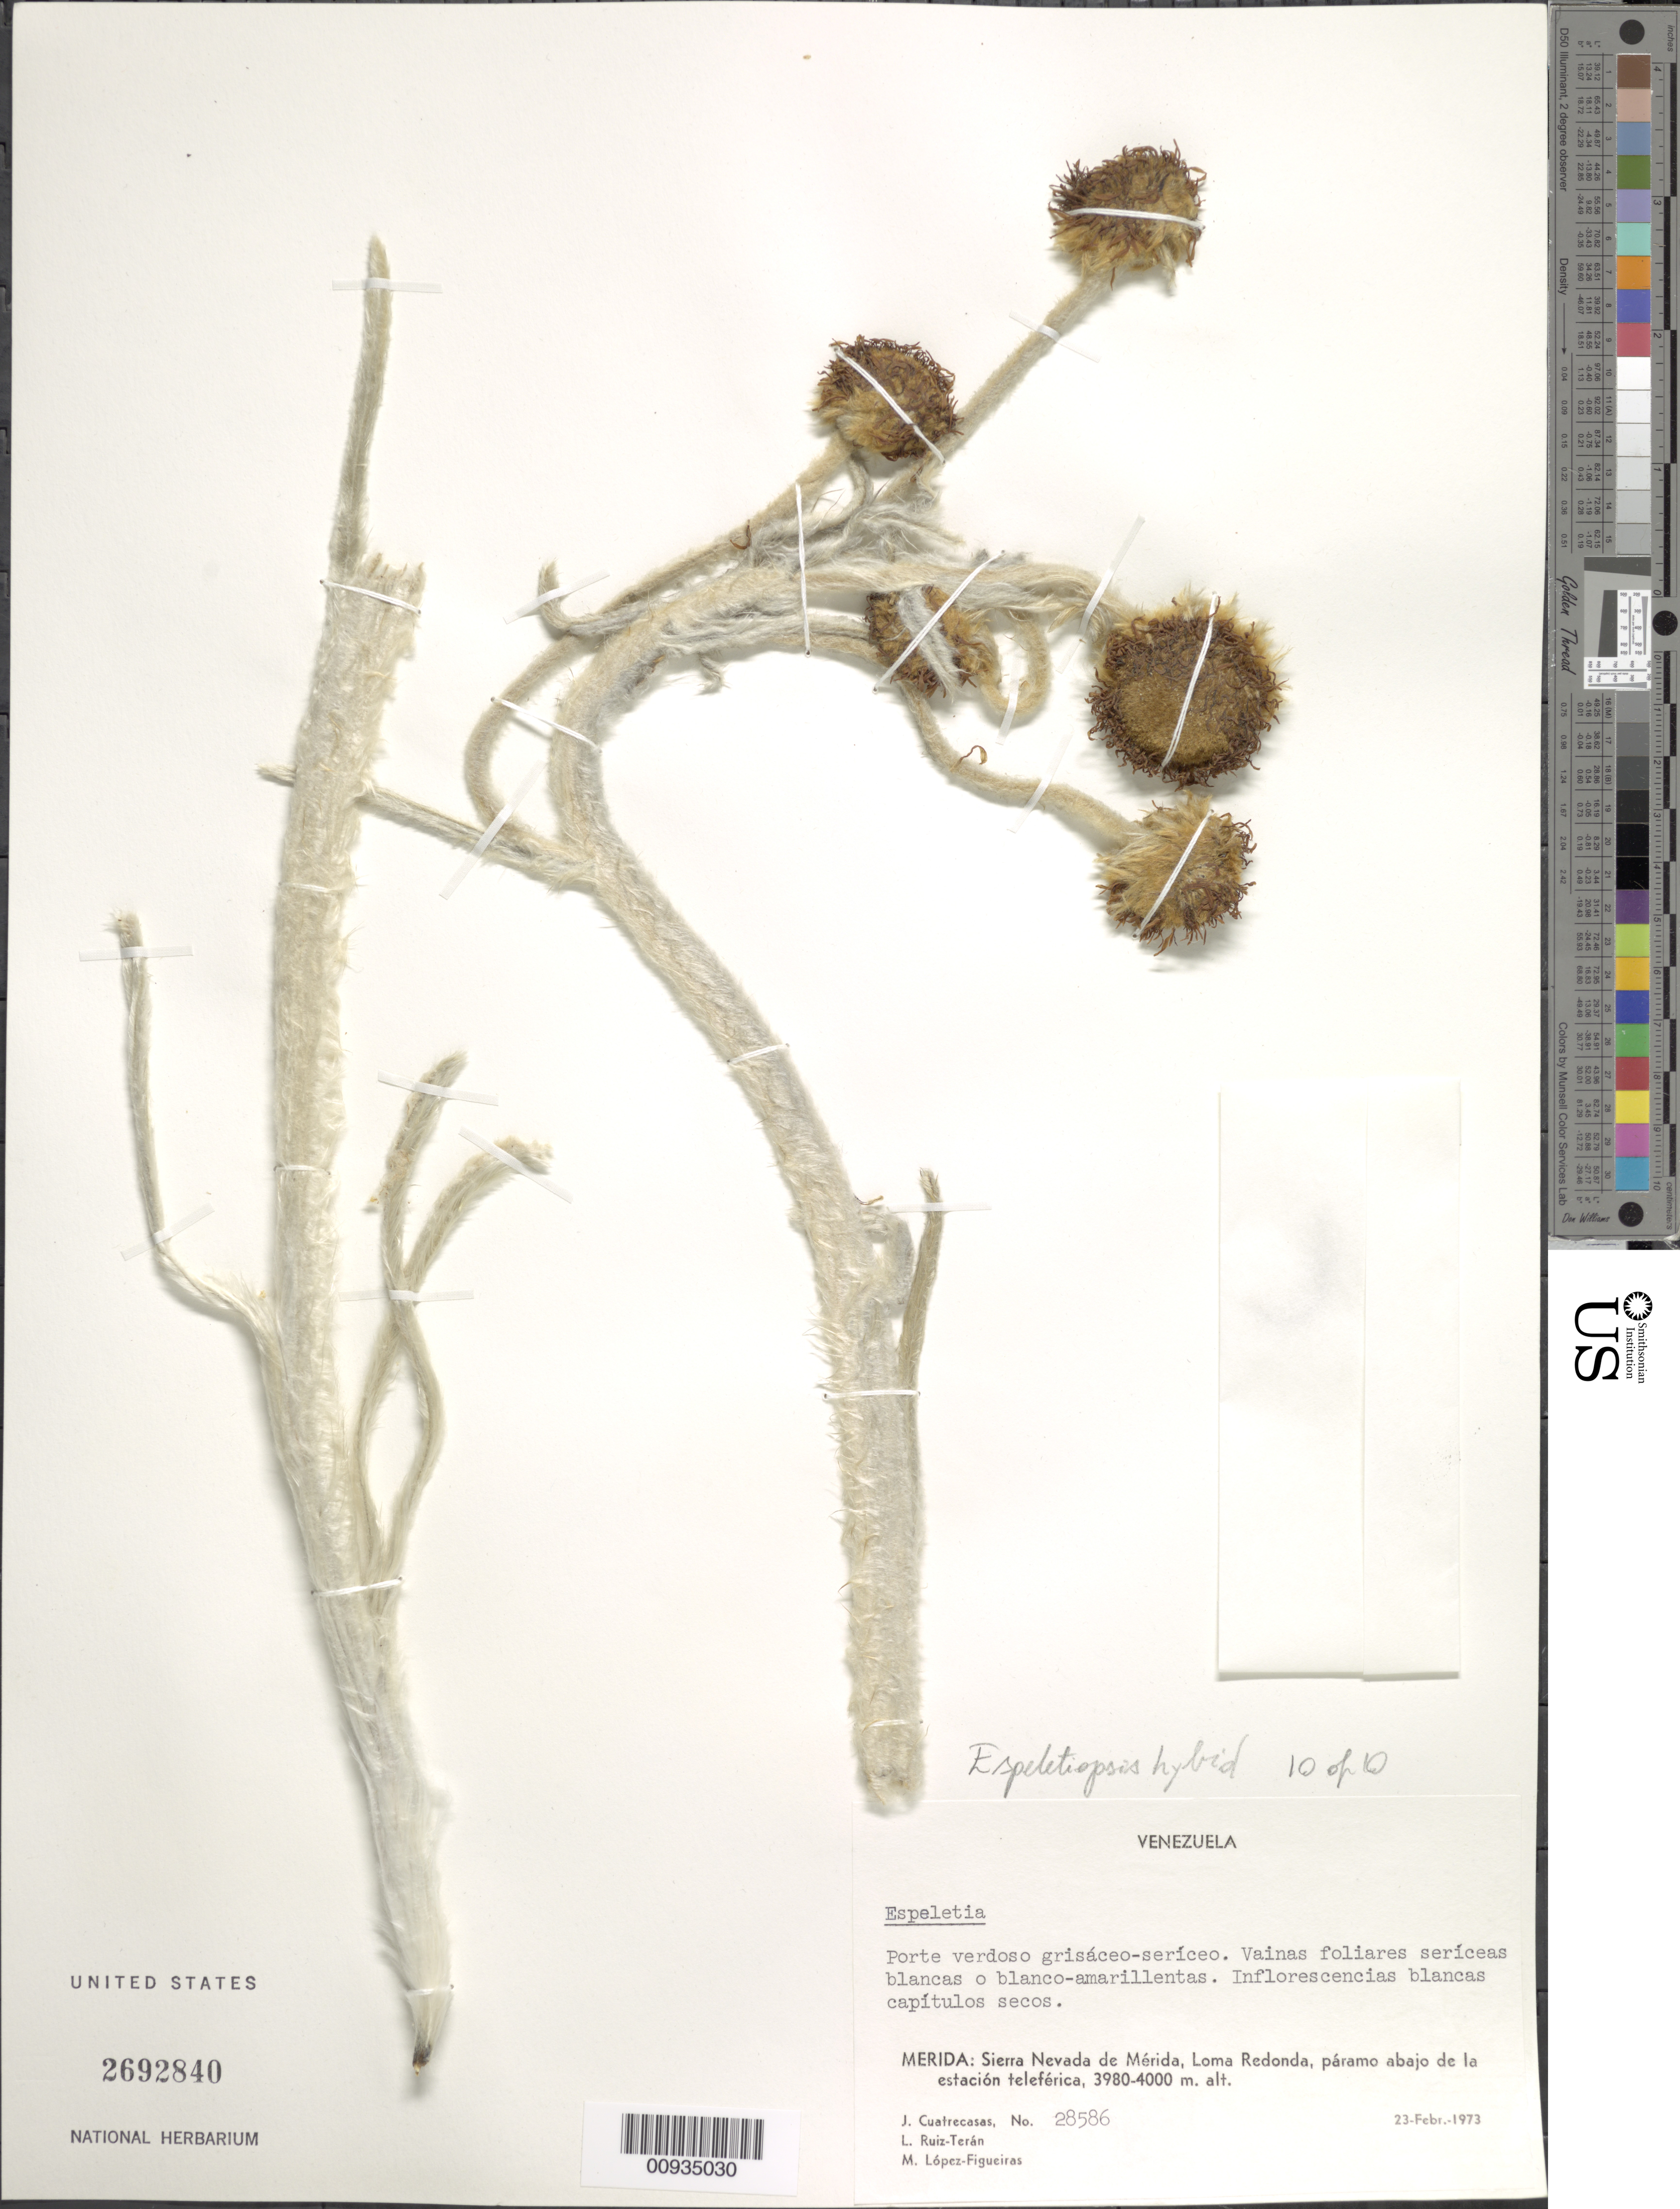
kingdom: Plantae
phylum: Tracheophyta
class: Magnoliopsida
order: Asterales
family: Asteraceae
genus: Espeletiopsis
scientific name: Espeletiopsis sp.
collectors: J. Cuatrecasas, L. E. Ruíz-Terán & M. López Figueiras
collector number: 28586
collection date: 1973-02-23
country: Venezuela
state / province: Mérida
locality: Sierra Nevada de Merida, Loma Redonda, paramo abajo de la estacion teleferica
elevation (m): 3980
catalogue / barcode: US 2692840